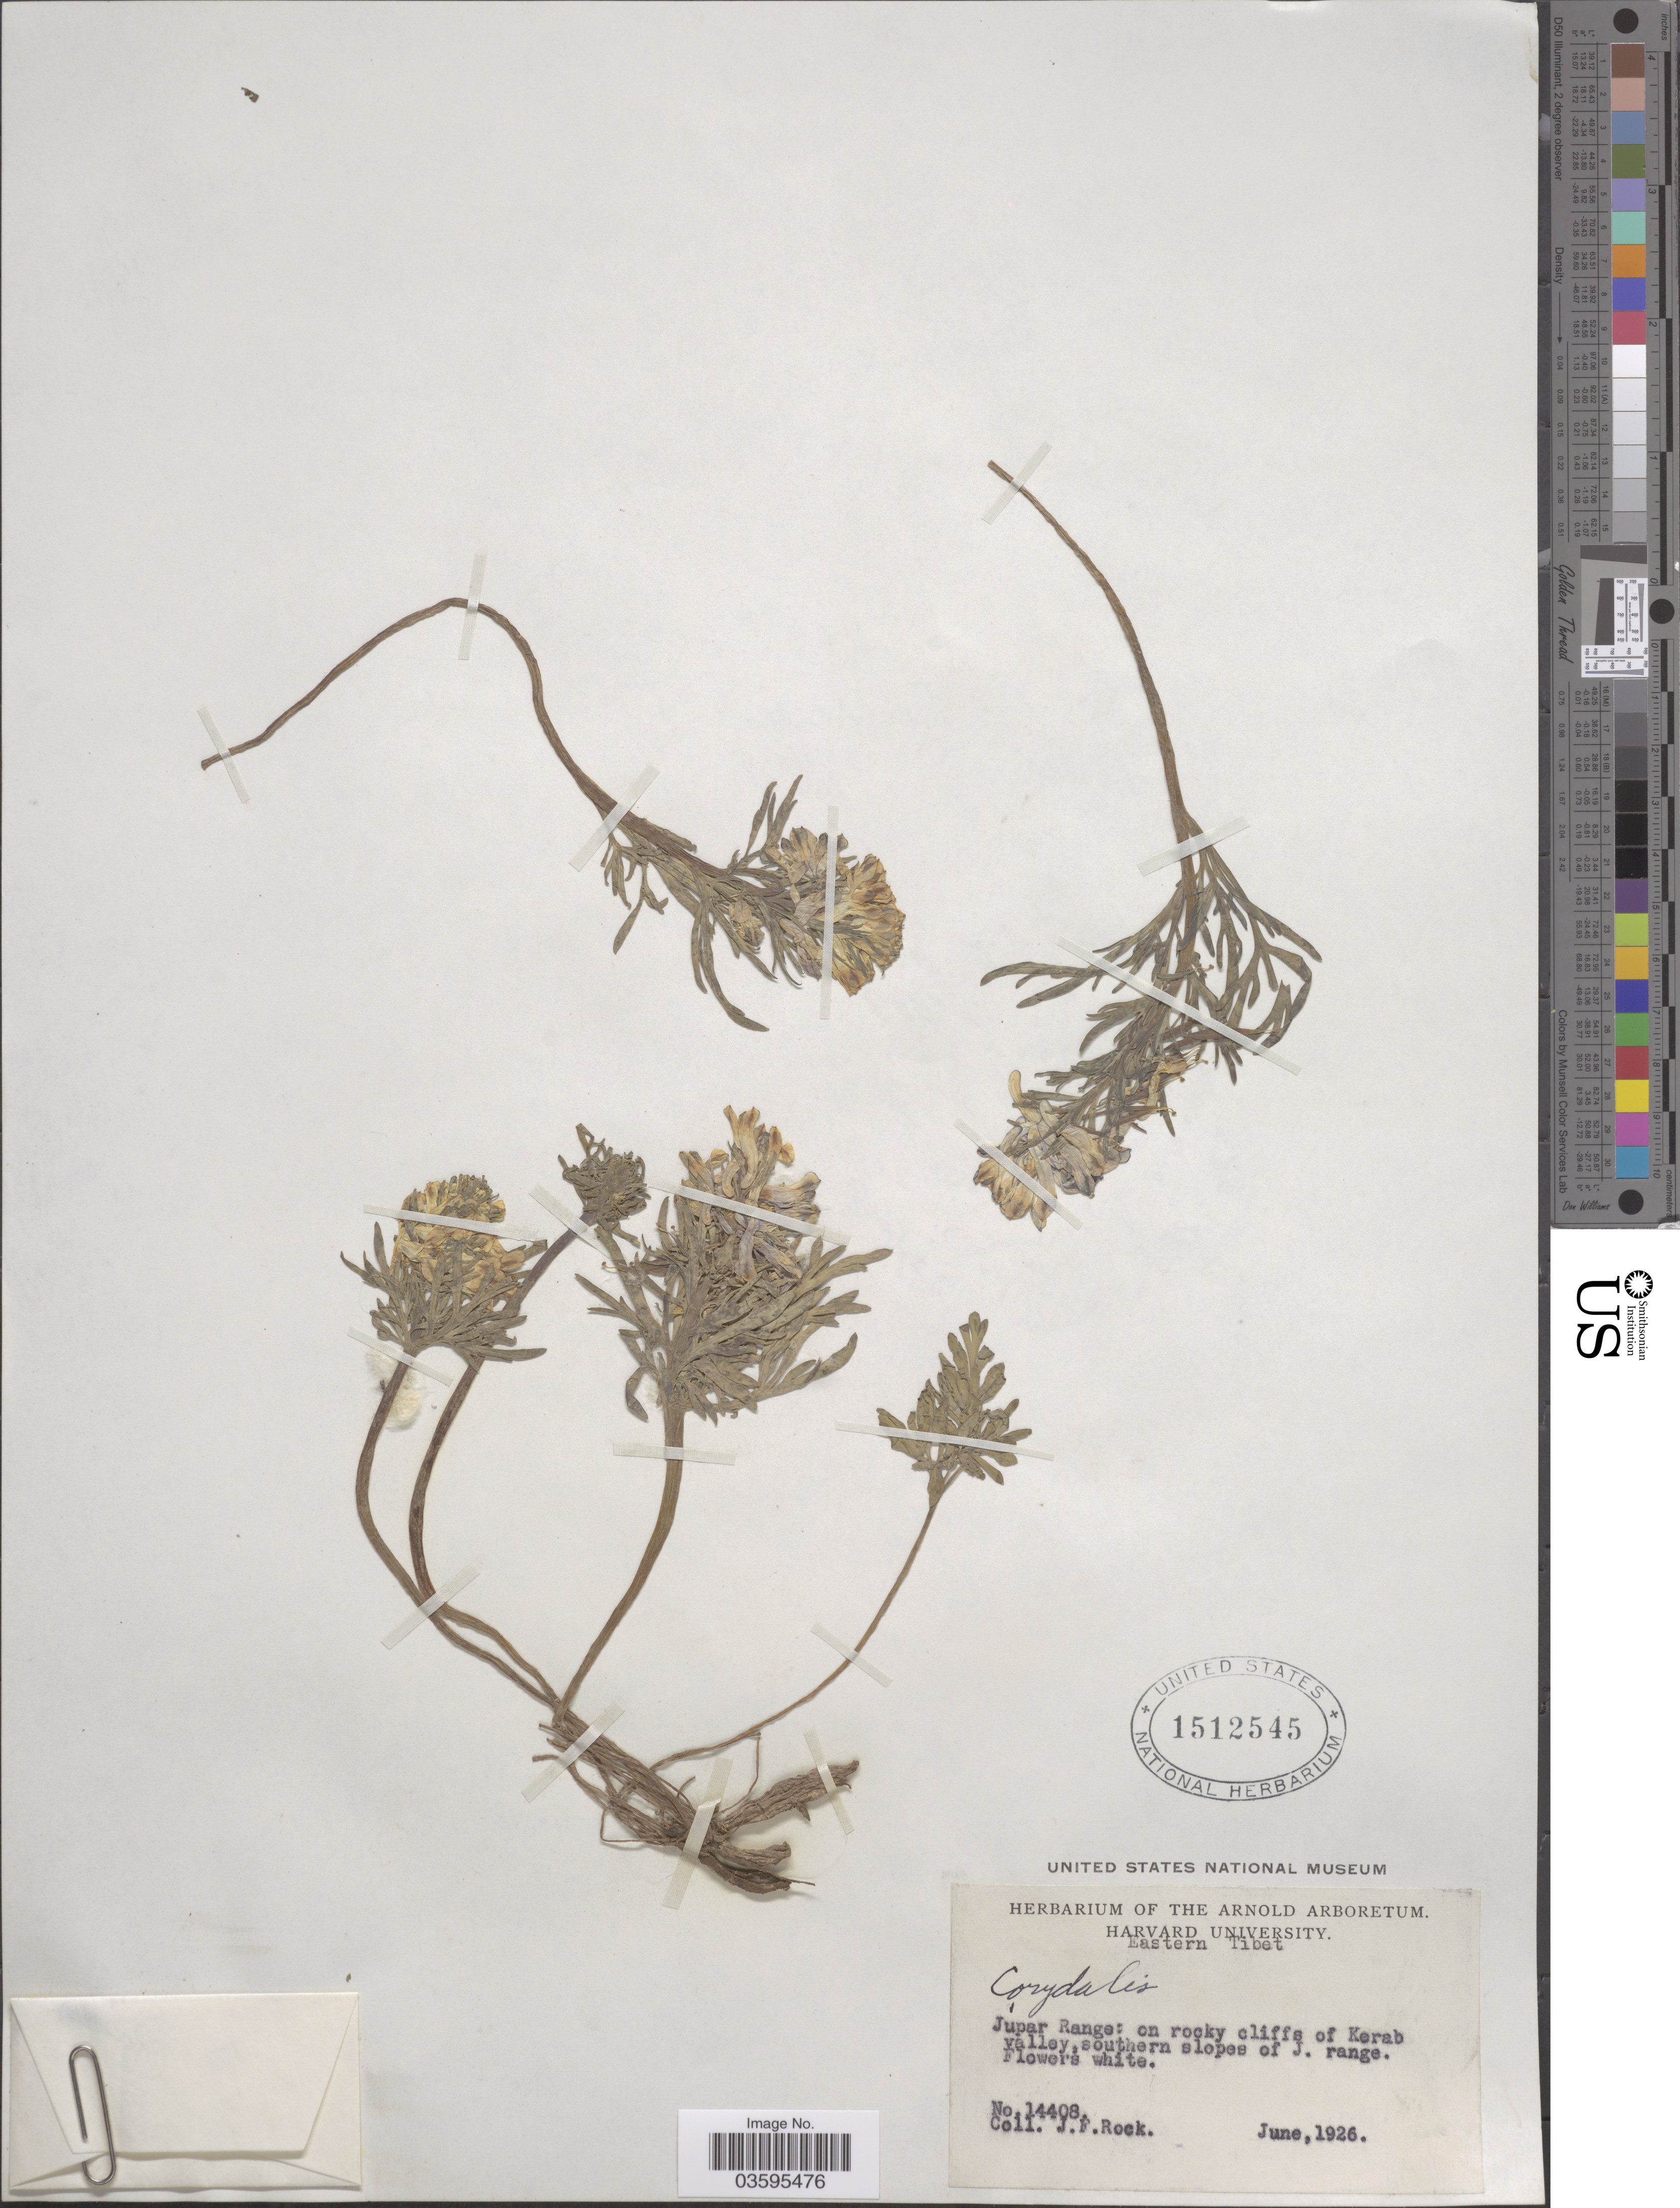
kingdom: Plantae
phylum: Tracheophyta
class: Magnoliopsida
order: Ranunculales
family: Papaveraceae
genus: Corydalis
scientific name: Corydalis sp.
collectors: J. Rock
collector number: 14408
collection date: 1926-06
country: China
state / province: Xizang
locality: Eastern Tibet. Jupar Range: on rocky cliffs of Kerab valley, southern slopes of J. range.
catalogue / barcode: US 1512545